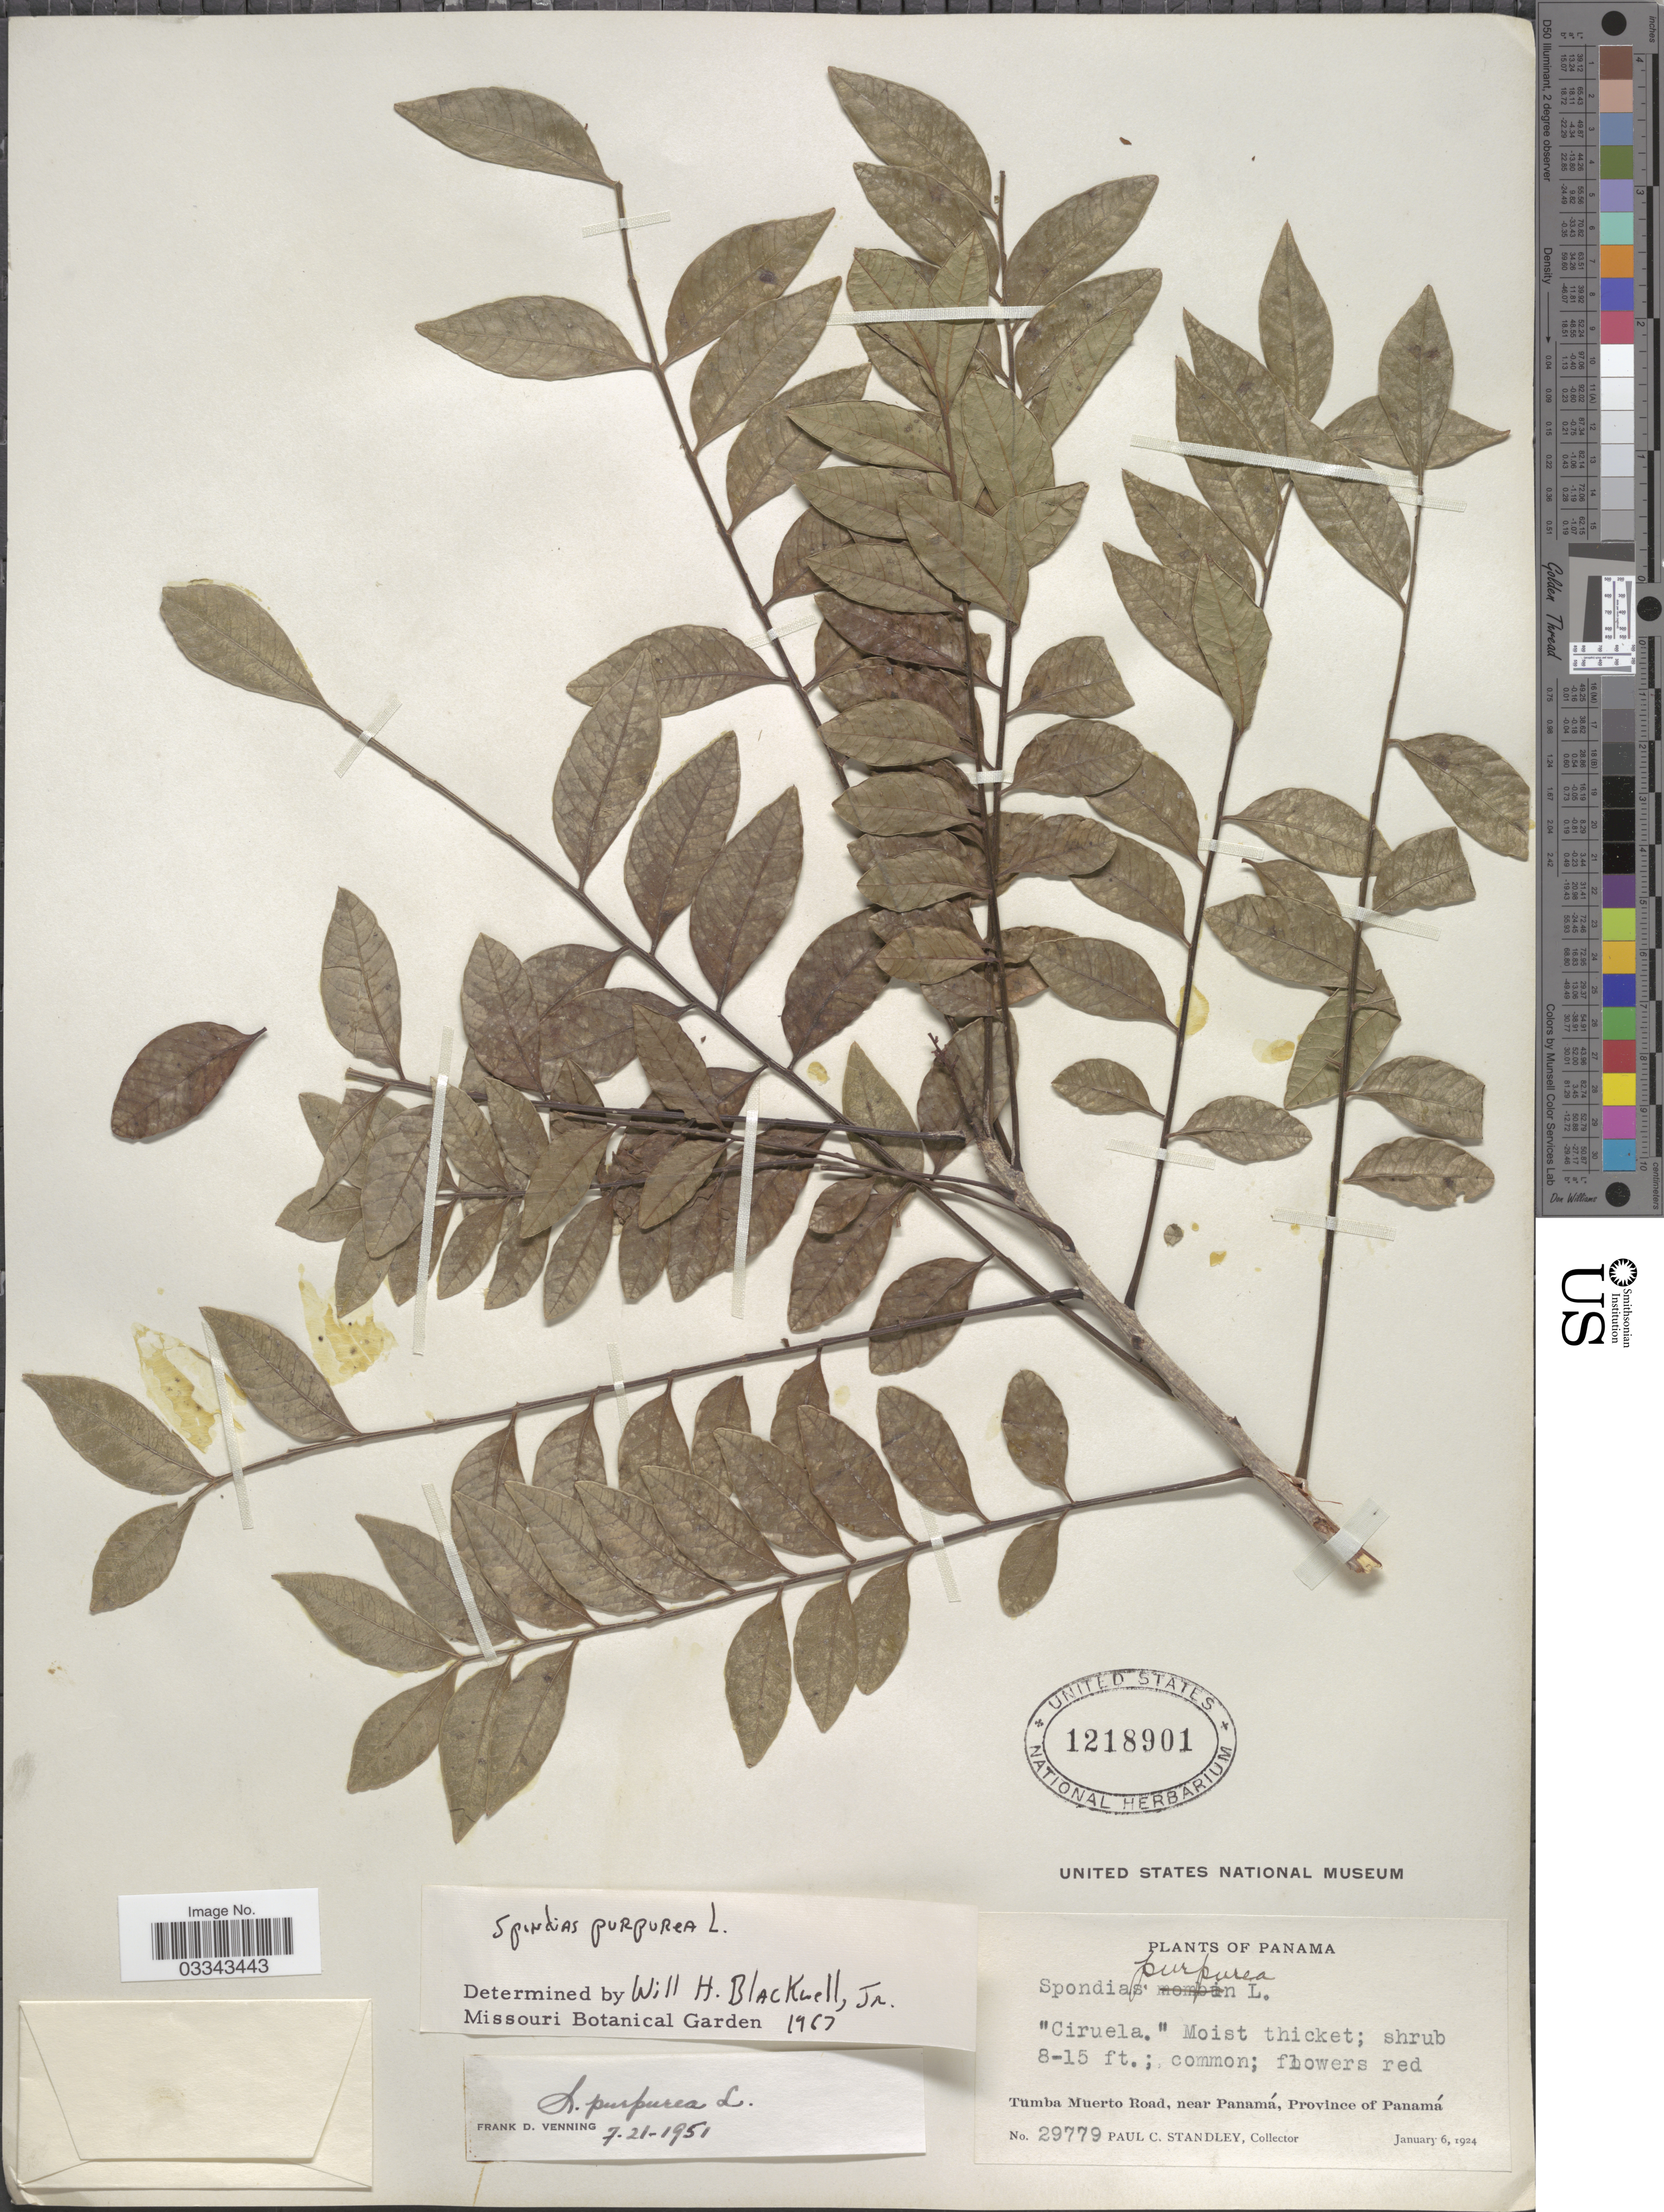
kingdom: Plantae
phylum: Tracheophyta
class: Magnoliopsida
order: Sapindales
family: Anacardiaceae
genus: Spondias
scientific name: Spondias purpurea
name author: L.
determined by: Mitchell, John D.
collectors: P. C. Standley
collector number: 29779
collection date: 1924-01-06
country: Panama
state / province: Panamá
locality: Tumba Muerto Road, near Panamá.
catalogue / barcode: US 1218901